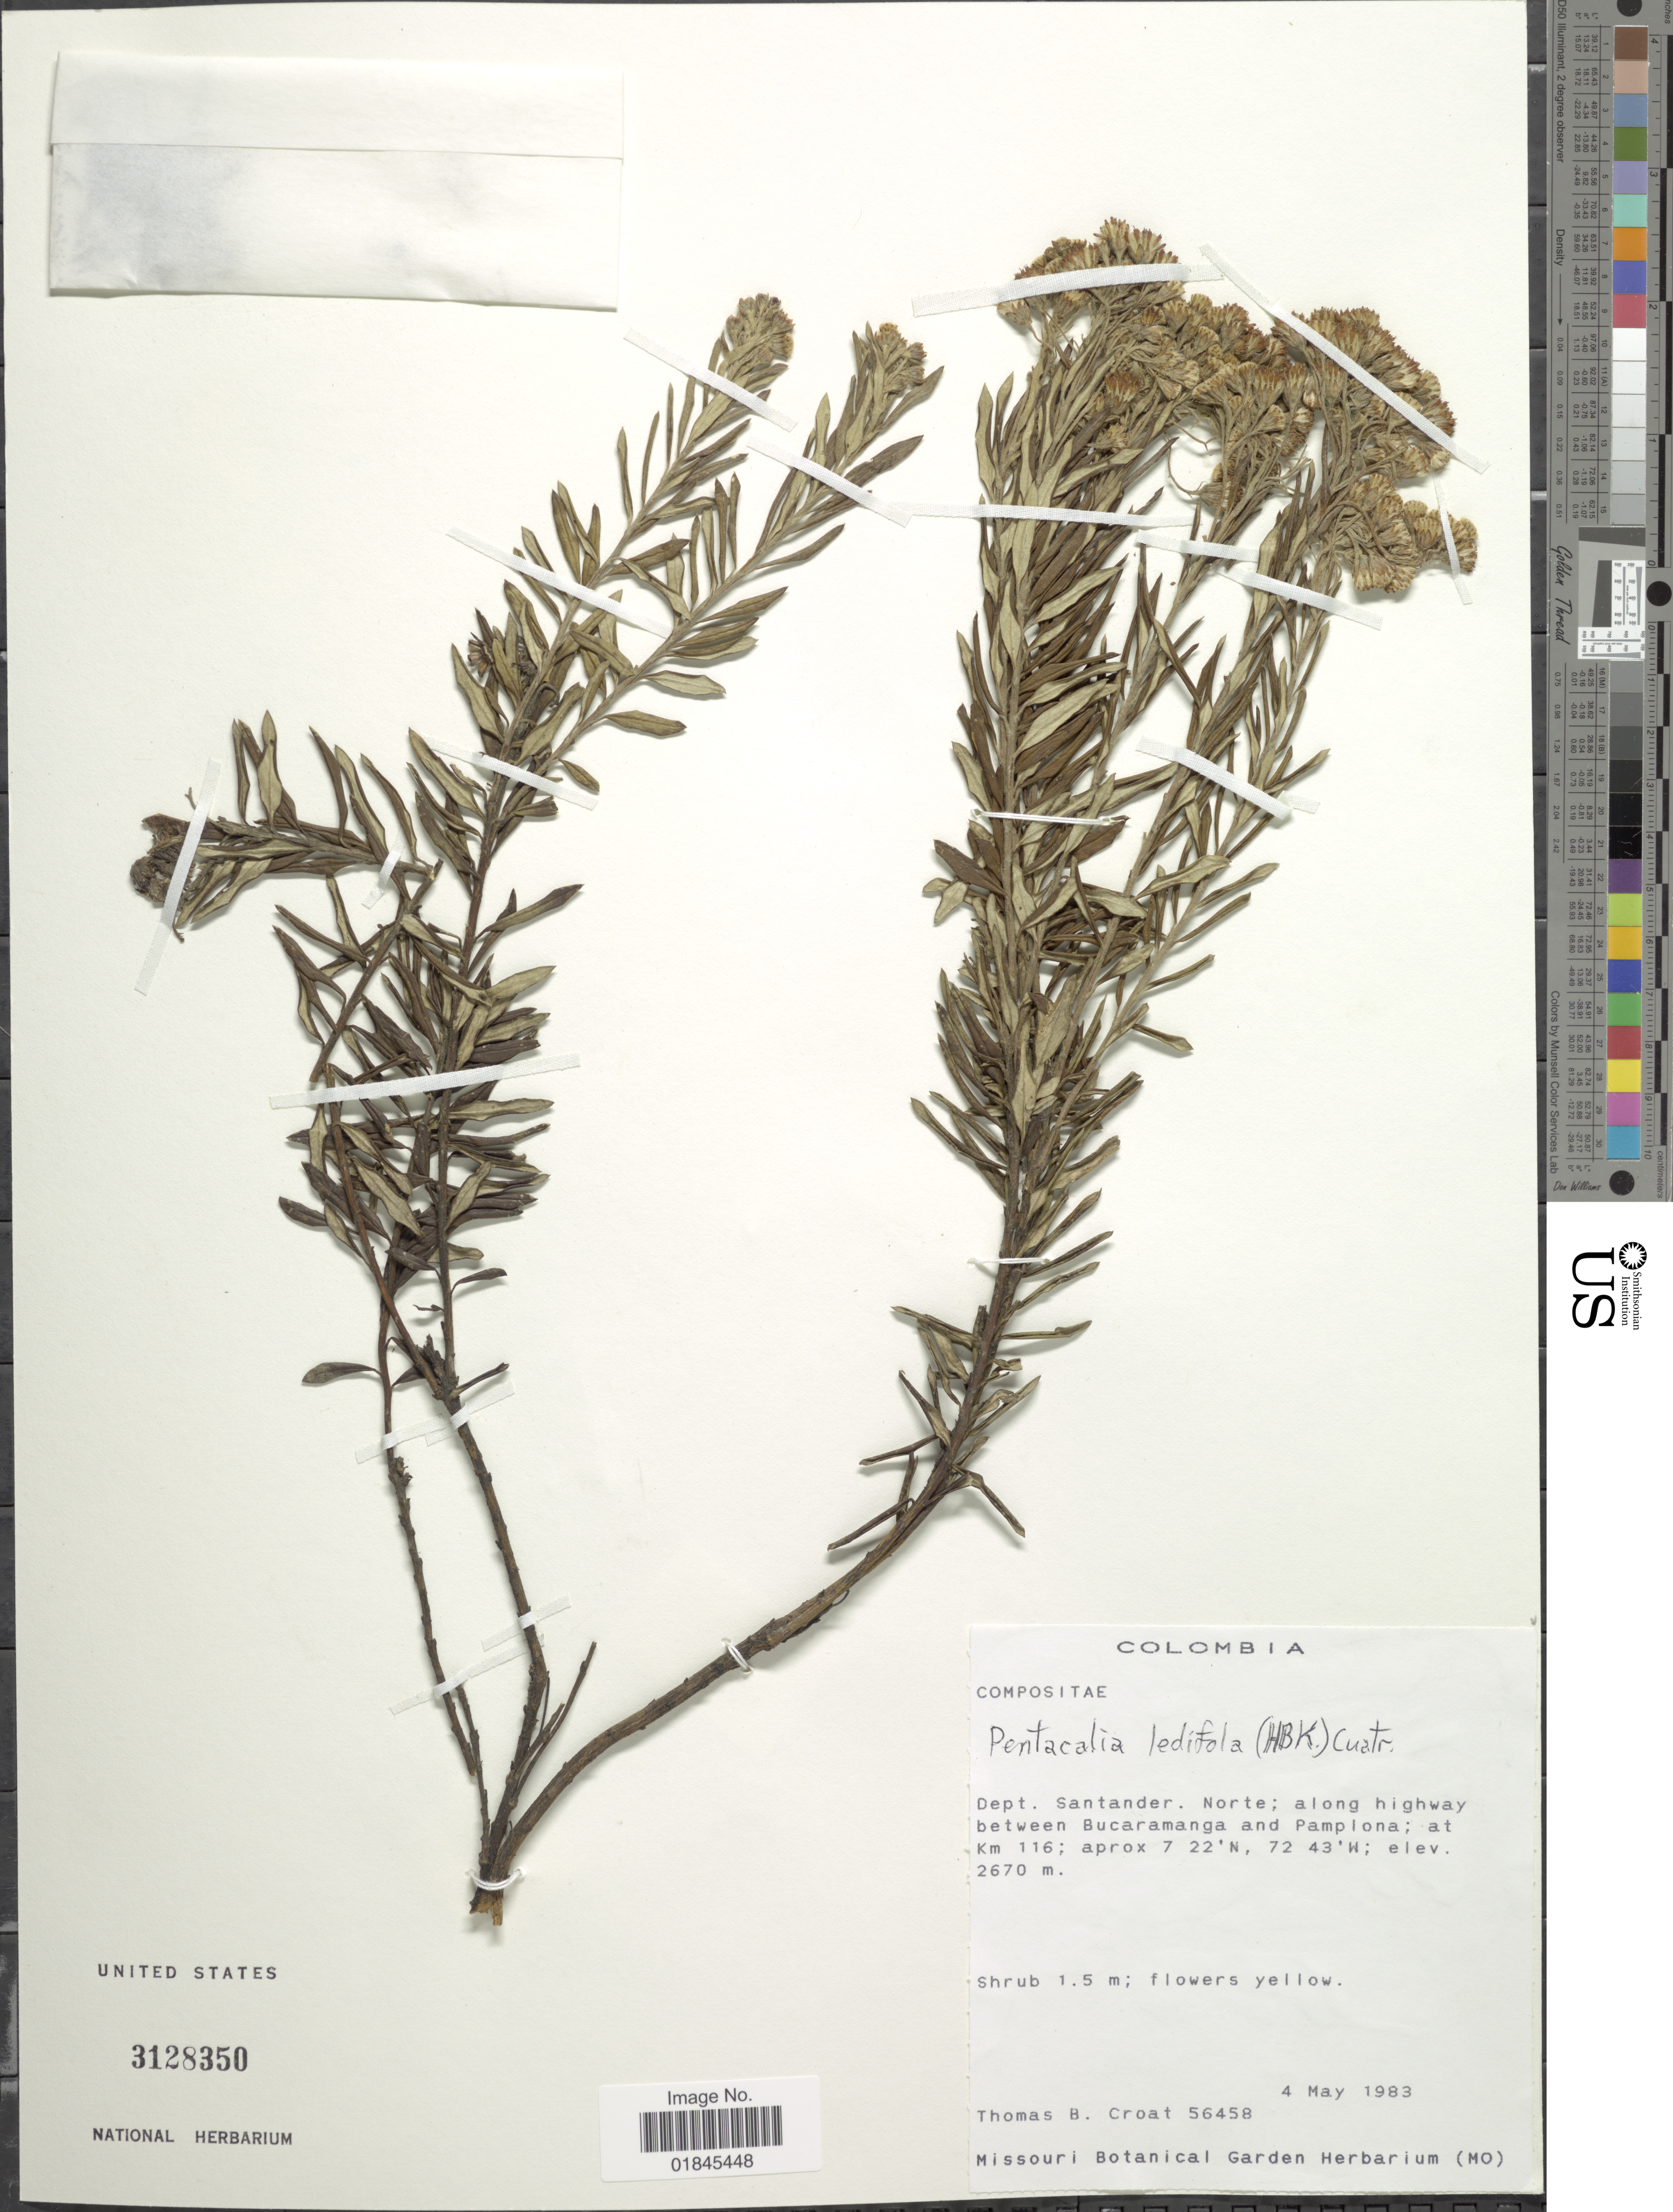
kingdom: Plantae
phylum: Tracheophyta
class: Magnoliopsida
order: Asterales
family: Asteraceae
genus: Pentacalia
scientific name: Pentacalia ledifolia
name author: (Kunth) Cuatrec.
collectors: T. B. Croat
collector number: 56458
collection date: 1983-05-04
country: Colombia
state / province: Santander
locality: Dept. Santander. Norte: along highway between Bucaramanga and Pamplona; at Km 116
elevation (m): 2670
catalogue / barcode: US 3128350